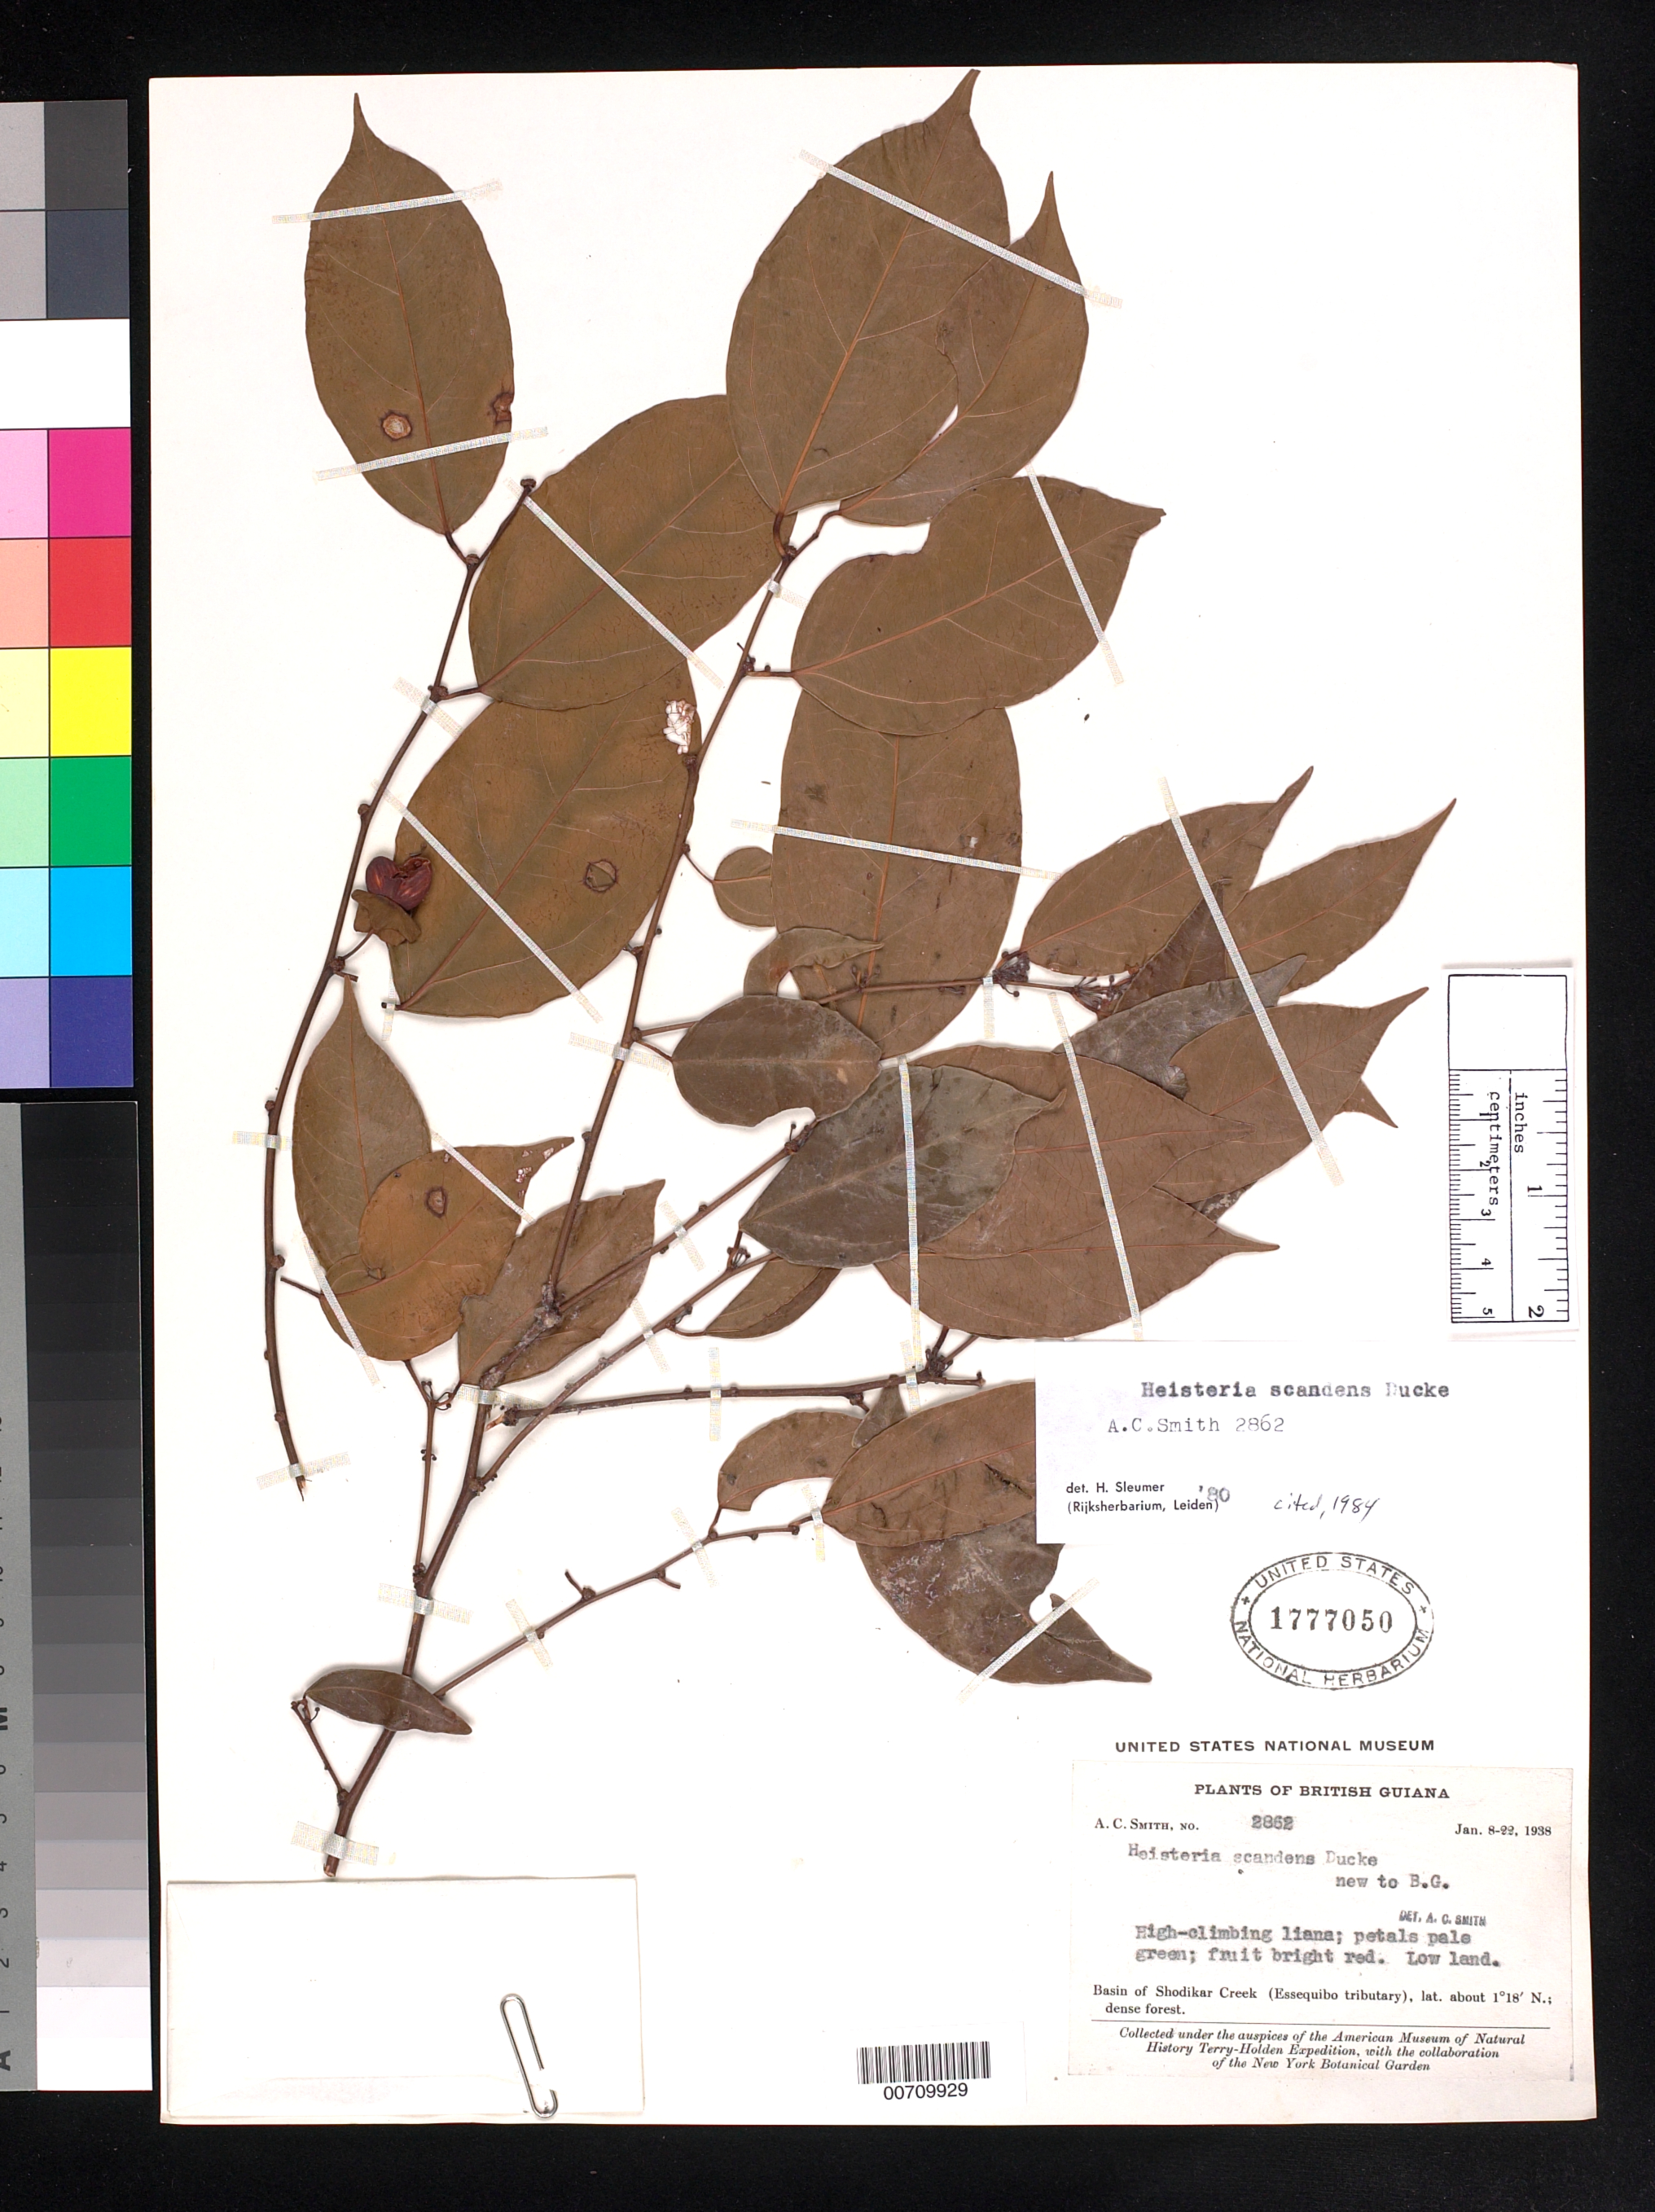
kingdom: Plantae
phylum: Tracheophyta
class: Magnoliopsida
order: Santalales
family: Erythropalaceae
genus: Heisteria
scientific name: Heisteria scandens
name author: Ducke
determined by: Sleumer, H. O.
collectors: A. C. Smith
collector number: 2862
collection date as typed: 8-Jan-38 to 22-Jan-38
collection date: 1938-01-08/1938-01-22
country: Guyana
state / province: U. Takutu-U. Essequibo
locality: Shodikar Creek, basin of (Essequibo tributary), Akarai Mts.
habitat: Dense forest, low land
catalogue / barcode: US 1777050